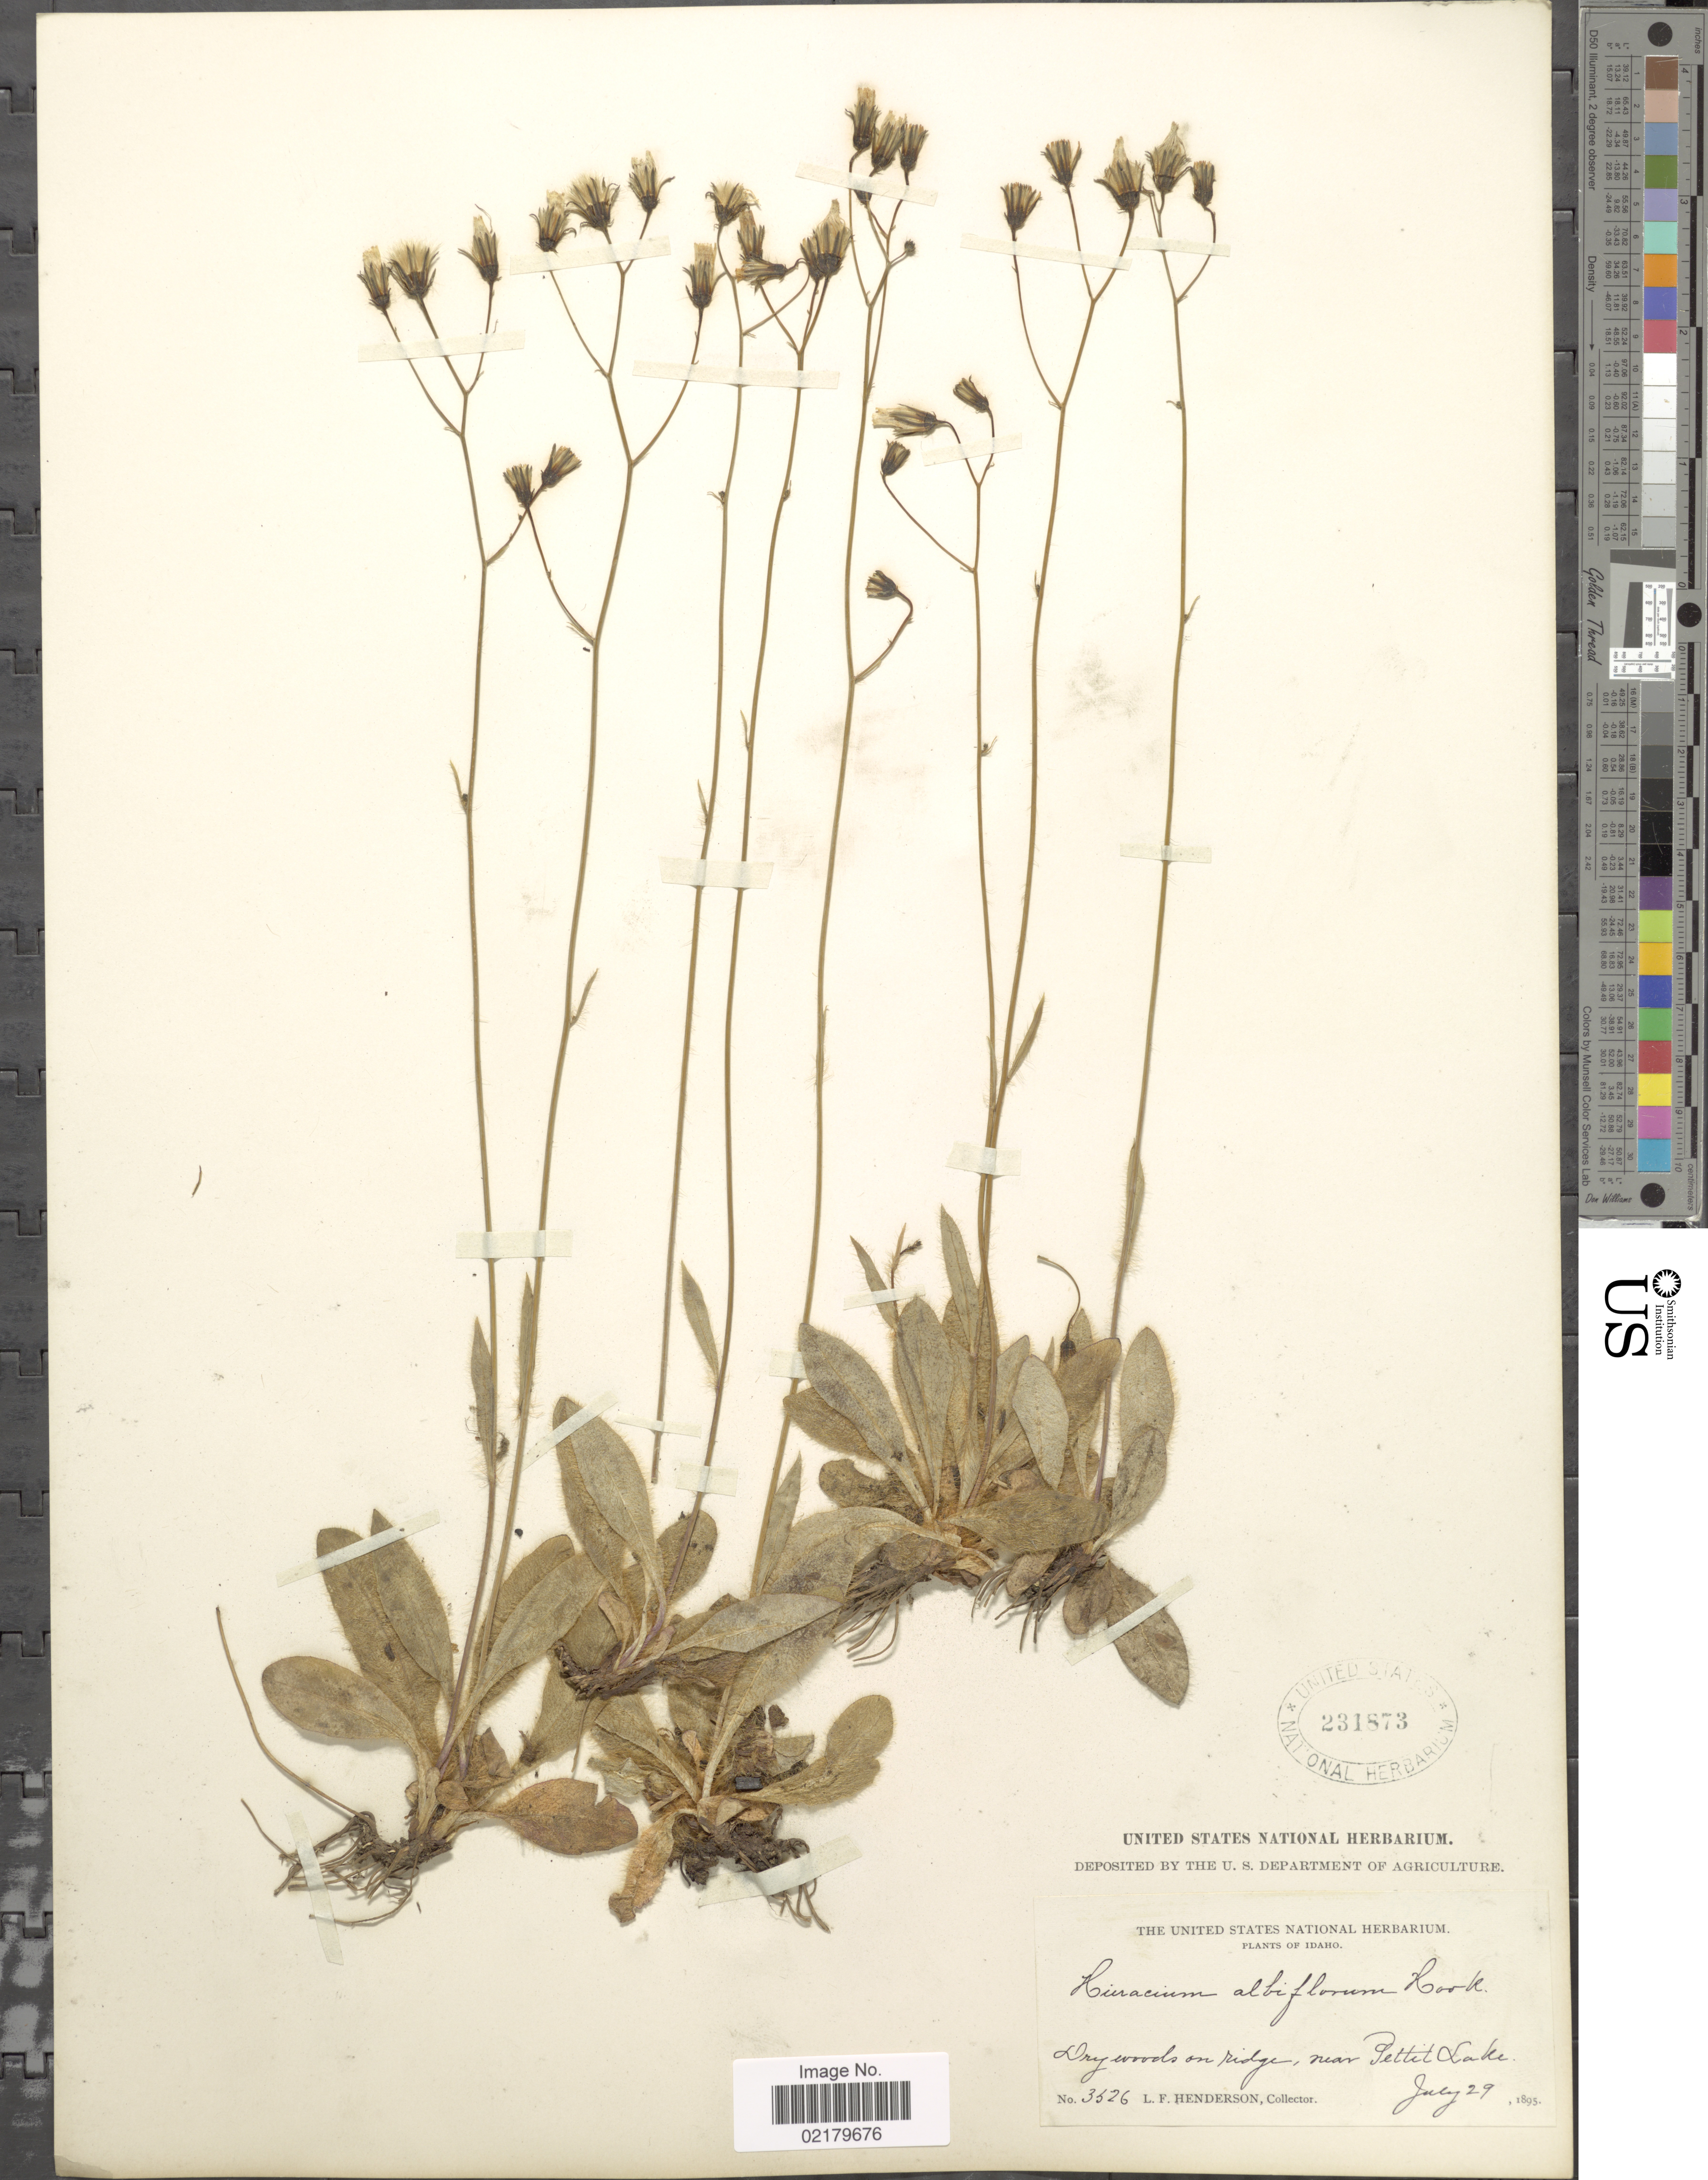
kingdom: Plantae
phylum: Tracheophyta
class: Magnoliopsida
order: Asterales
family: Asteraceae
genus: Hieracium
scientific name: Hieracium albiflorum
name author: Hook.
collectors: L. Henderson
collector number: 3526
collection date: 1895-07-29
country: United States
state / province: Idaho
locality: Dry woods on ridge, near Pettit Lake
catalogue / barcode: US 231873